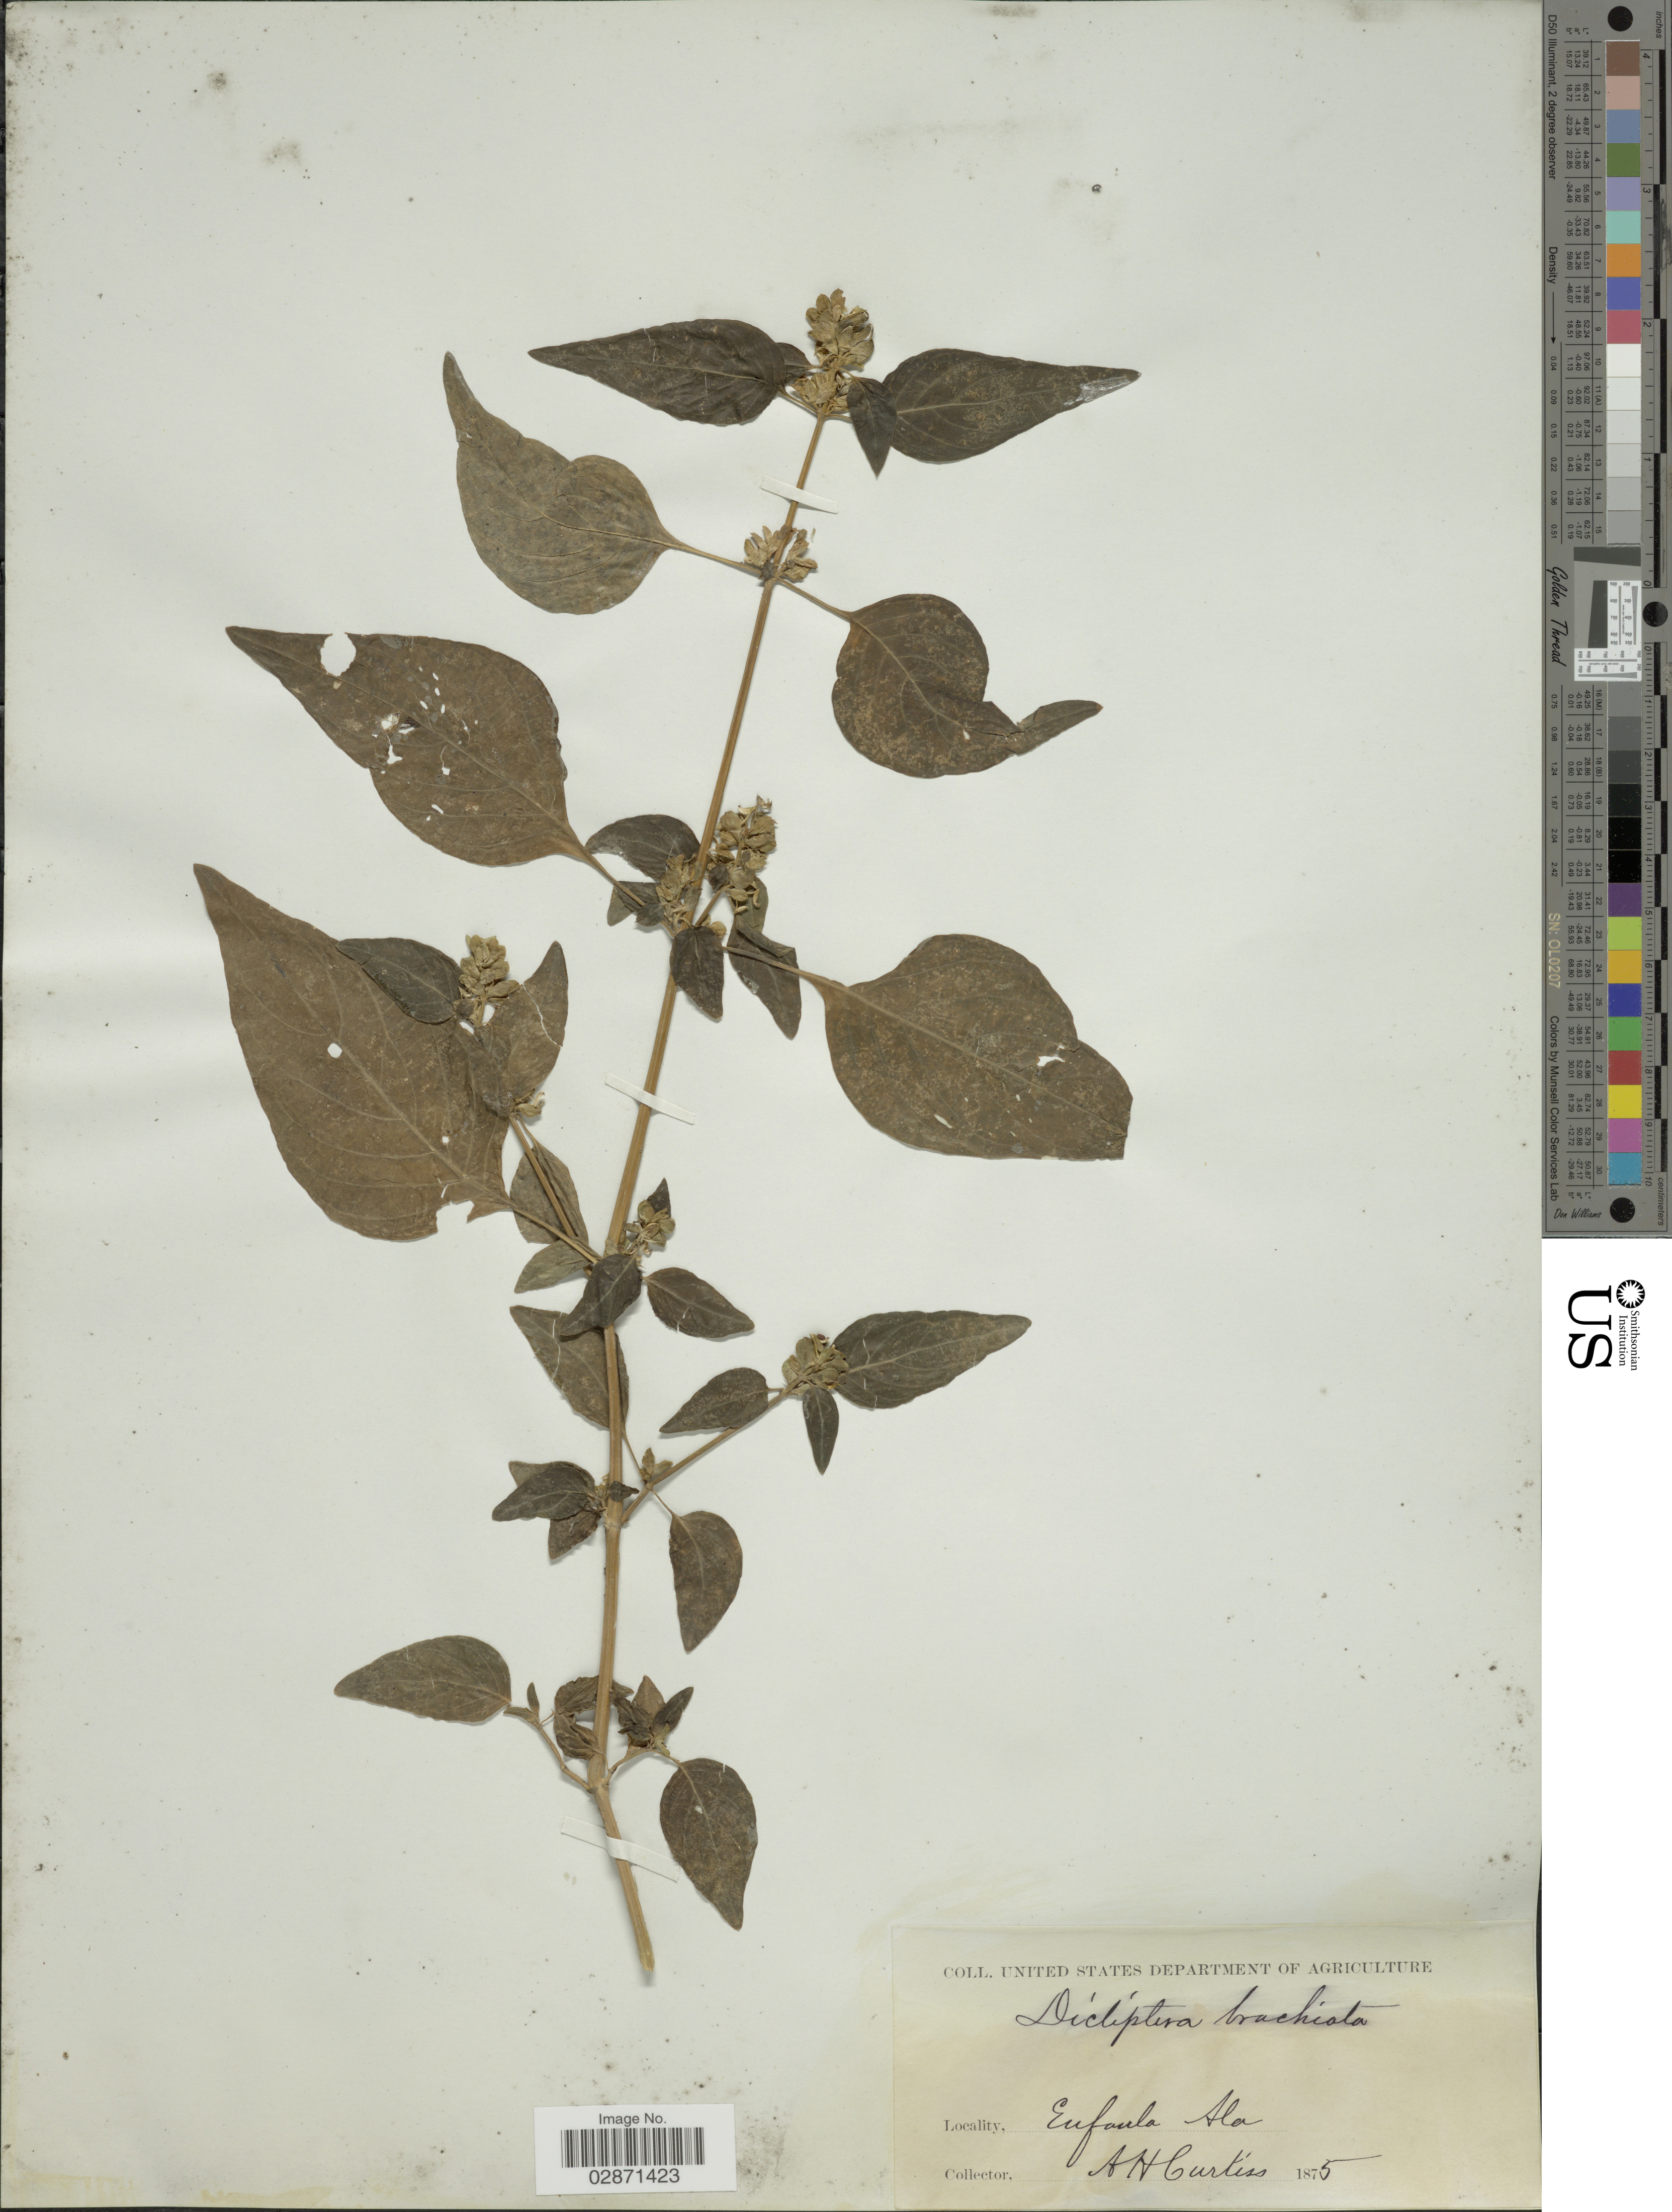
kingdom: Plantae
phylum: Tracheophyta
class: Magnoliopsida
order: Lamiales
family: Acanthaceae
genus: Dicliptera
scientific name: Dicliptera brachiata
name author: (Pursh) Spreng.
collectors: A. H. Curtiss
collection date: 1875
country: United States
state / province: Alabama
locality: Eufaula.